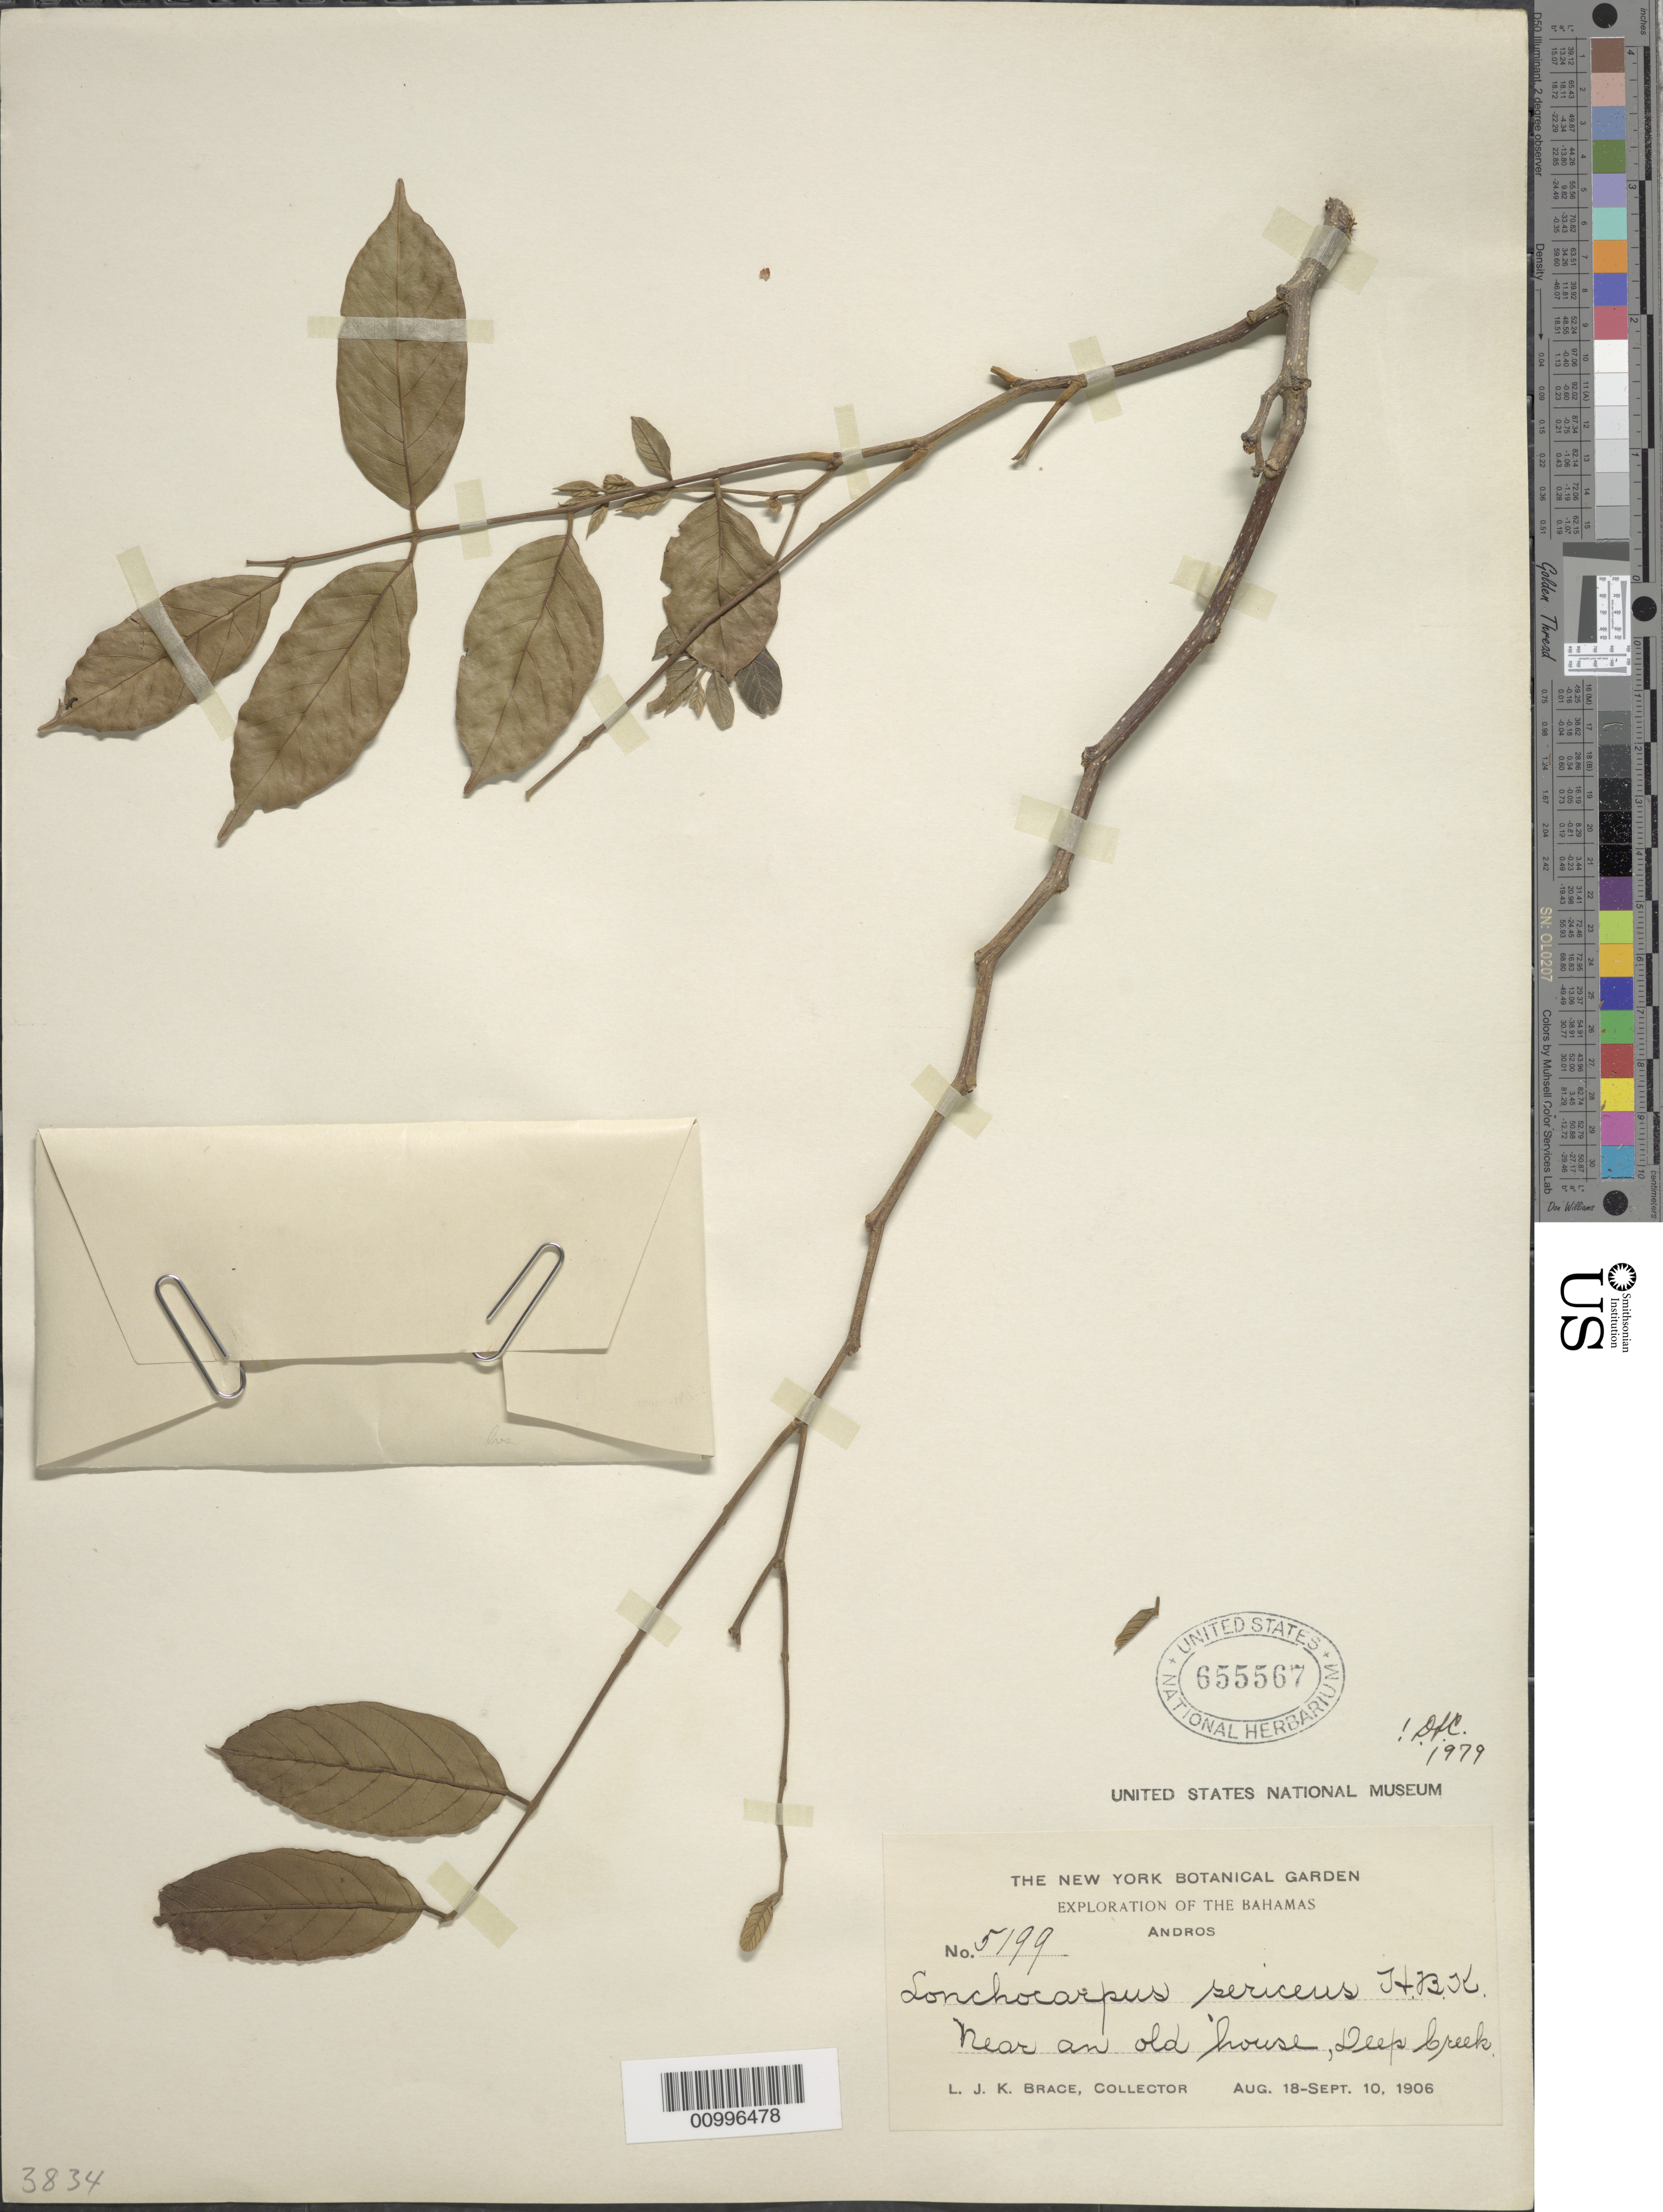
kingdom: Plantae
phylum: Tracheophyta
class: Magnoliopsida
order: Fabales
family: Fabaceae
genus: Lonchocarpus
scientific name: Lonchocarpus sericeus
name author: (Poir.) Kunth ex DC.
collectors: L. J. K. Brace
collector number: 5199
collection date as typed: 18 Aug 1906 to 10 Sep 1906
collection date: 1906-08-18/1906-09-10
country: Bahamas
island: Andros I.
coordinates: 0 N, 0 E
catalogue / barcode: US 655567